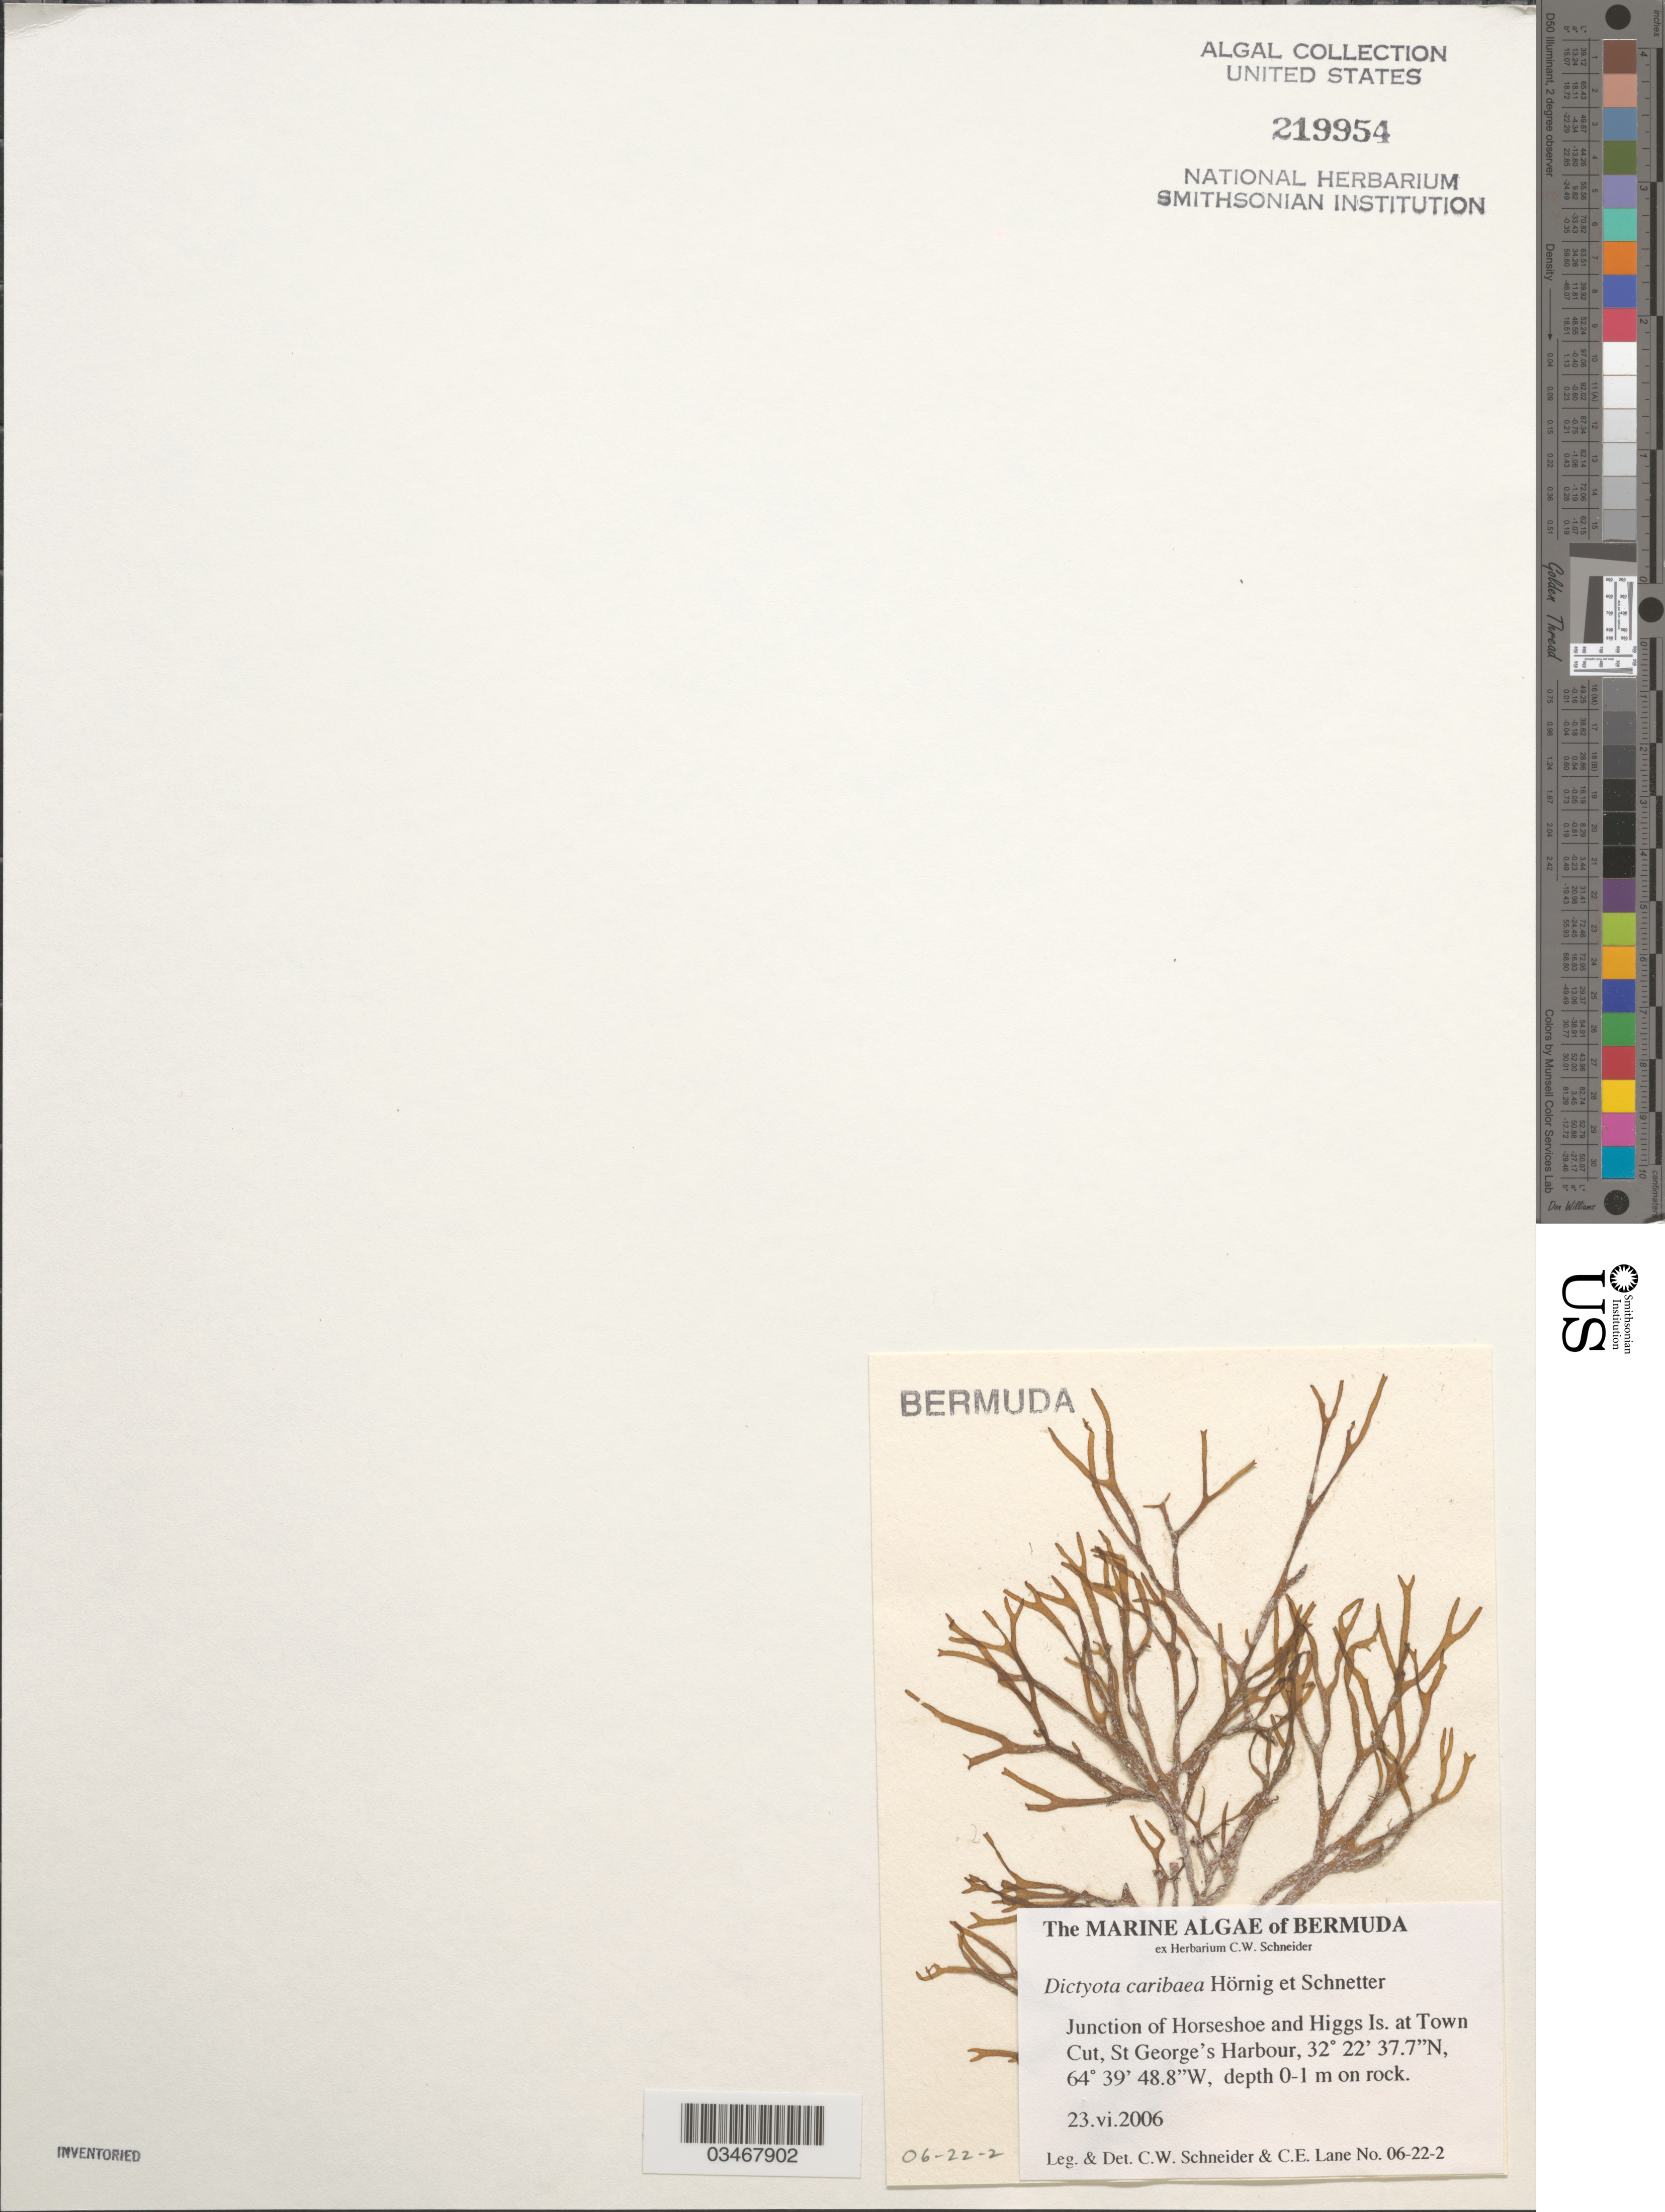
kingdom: Chromista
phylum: Ochrophyta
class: Phaeophyceae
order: Dictyotales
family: Dictyotaceae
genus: Dictyota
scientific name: Dictyota caribaea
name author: I.Hörnig & Schnetter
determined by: Schneider, C. W.; Lane, C. E.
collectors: C. E. Lane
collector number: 06-22-2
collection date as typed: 23 Jun 2006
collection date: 2006-06-23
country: Bermuda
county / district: St. George's Harbour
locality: Junction of Horseshoe and Higgs Is. at Town Cut.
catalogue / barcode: US 219954